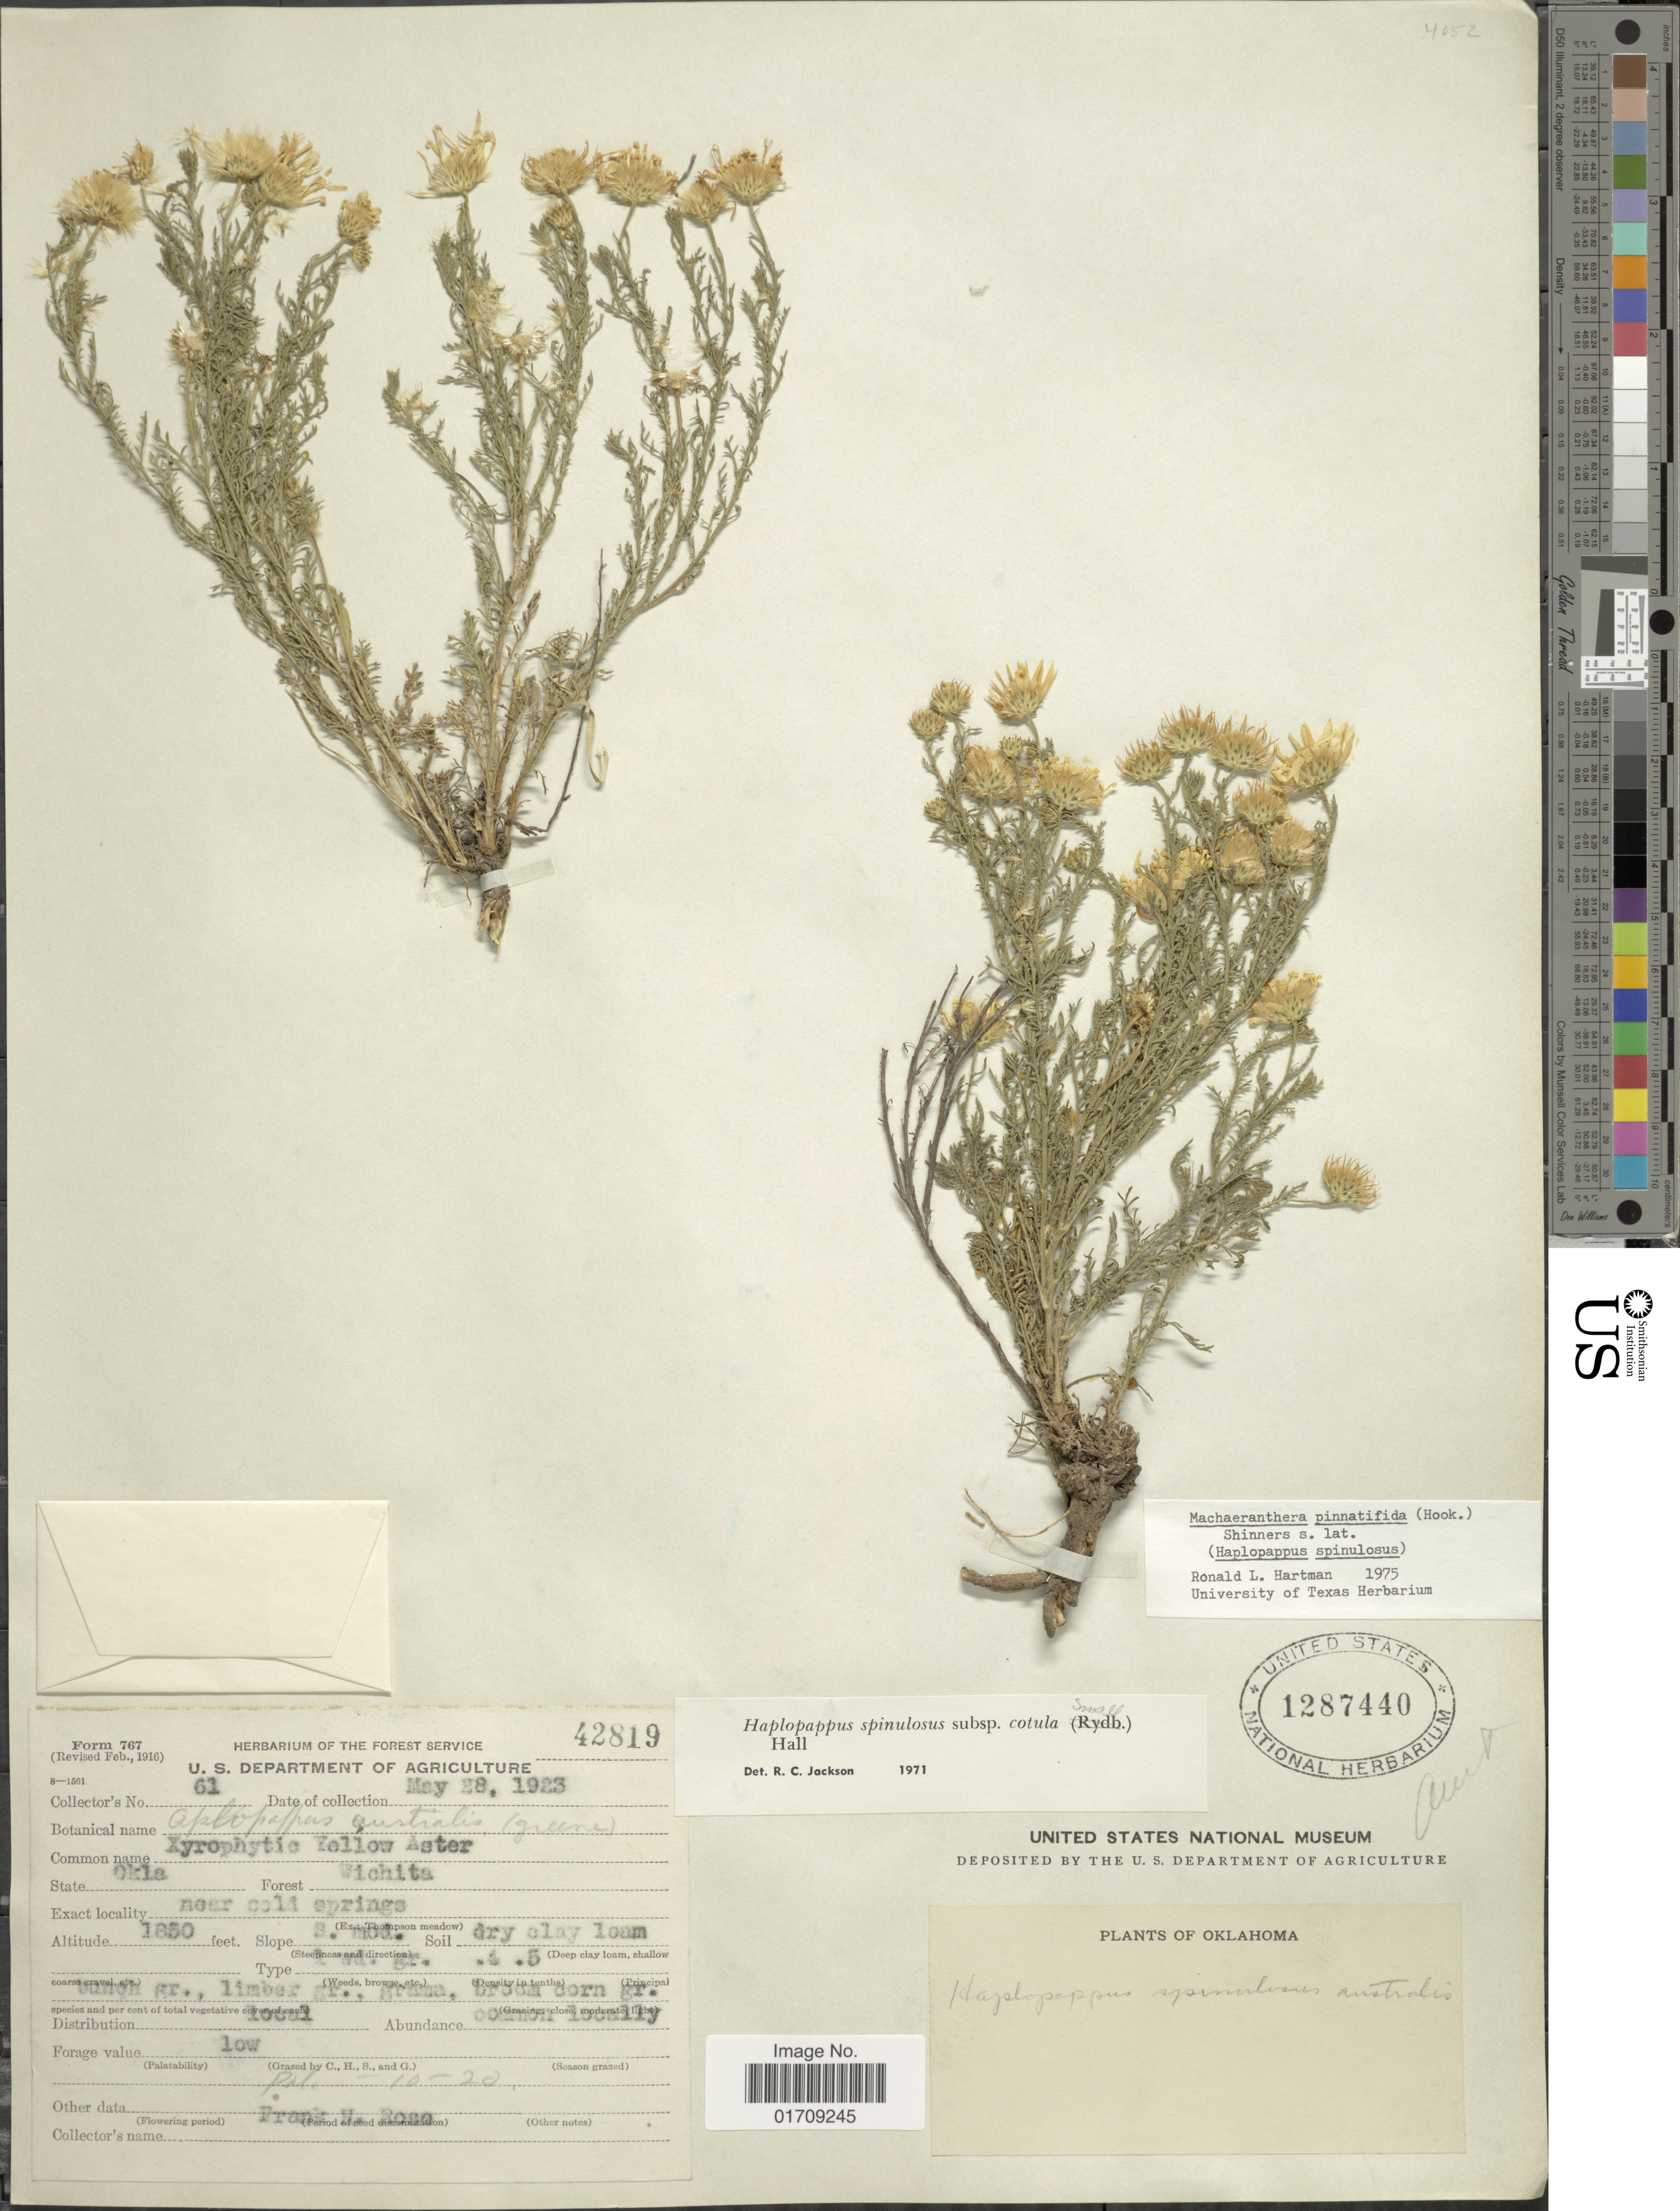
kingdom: Plantae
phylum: Tracheophyta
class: Magnoliopsida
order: Asterales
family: Asteraceae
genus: Machaeranthera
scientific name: Machaeranthera pinnatifida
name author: (Hook.) Shinners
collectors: F. H. Rose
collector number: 42819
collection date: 1923-05-28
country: United States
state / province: Oklahoma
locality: State Oka, Wichita, near coll springs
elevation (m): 564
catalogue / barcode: US 1287440